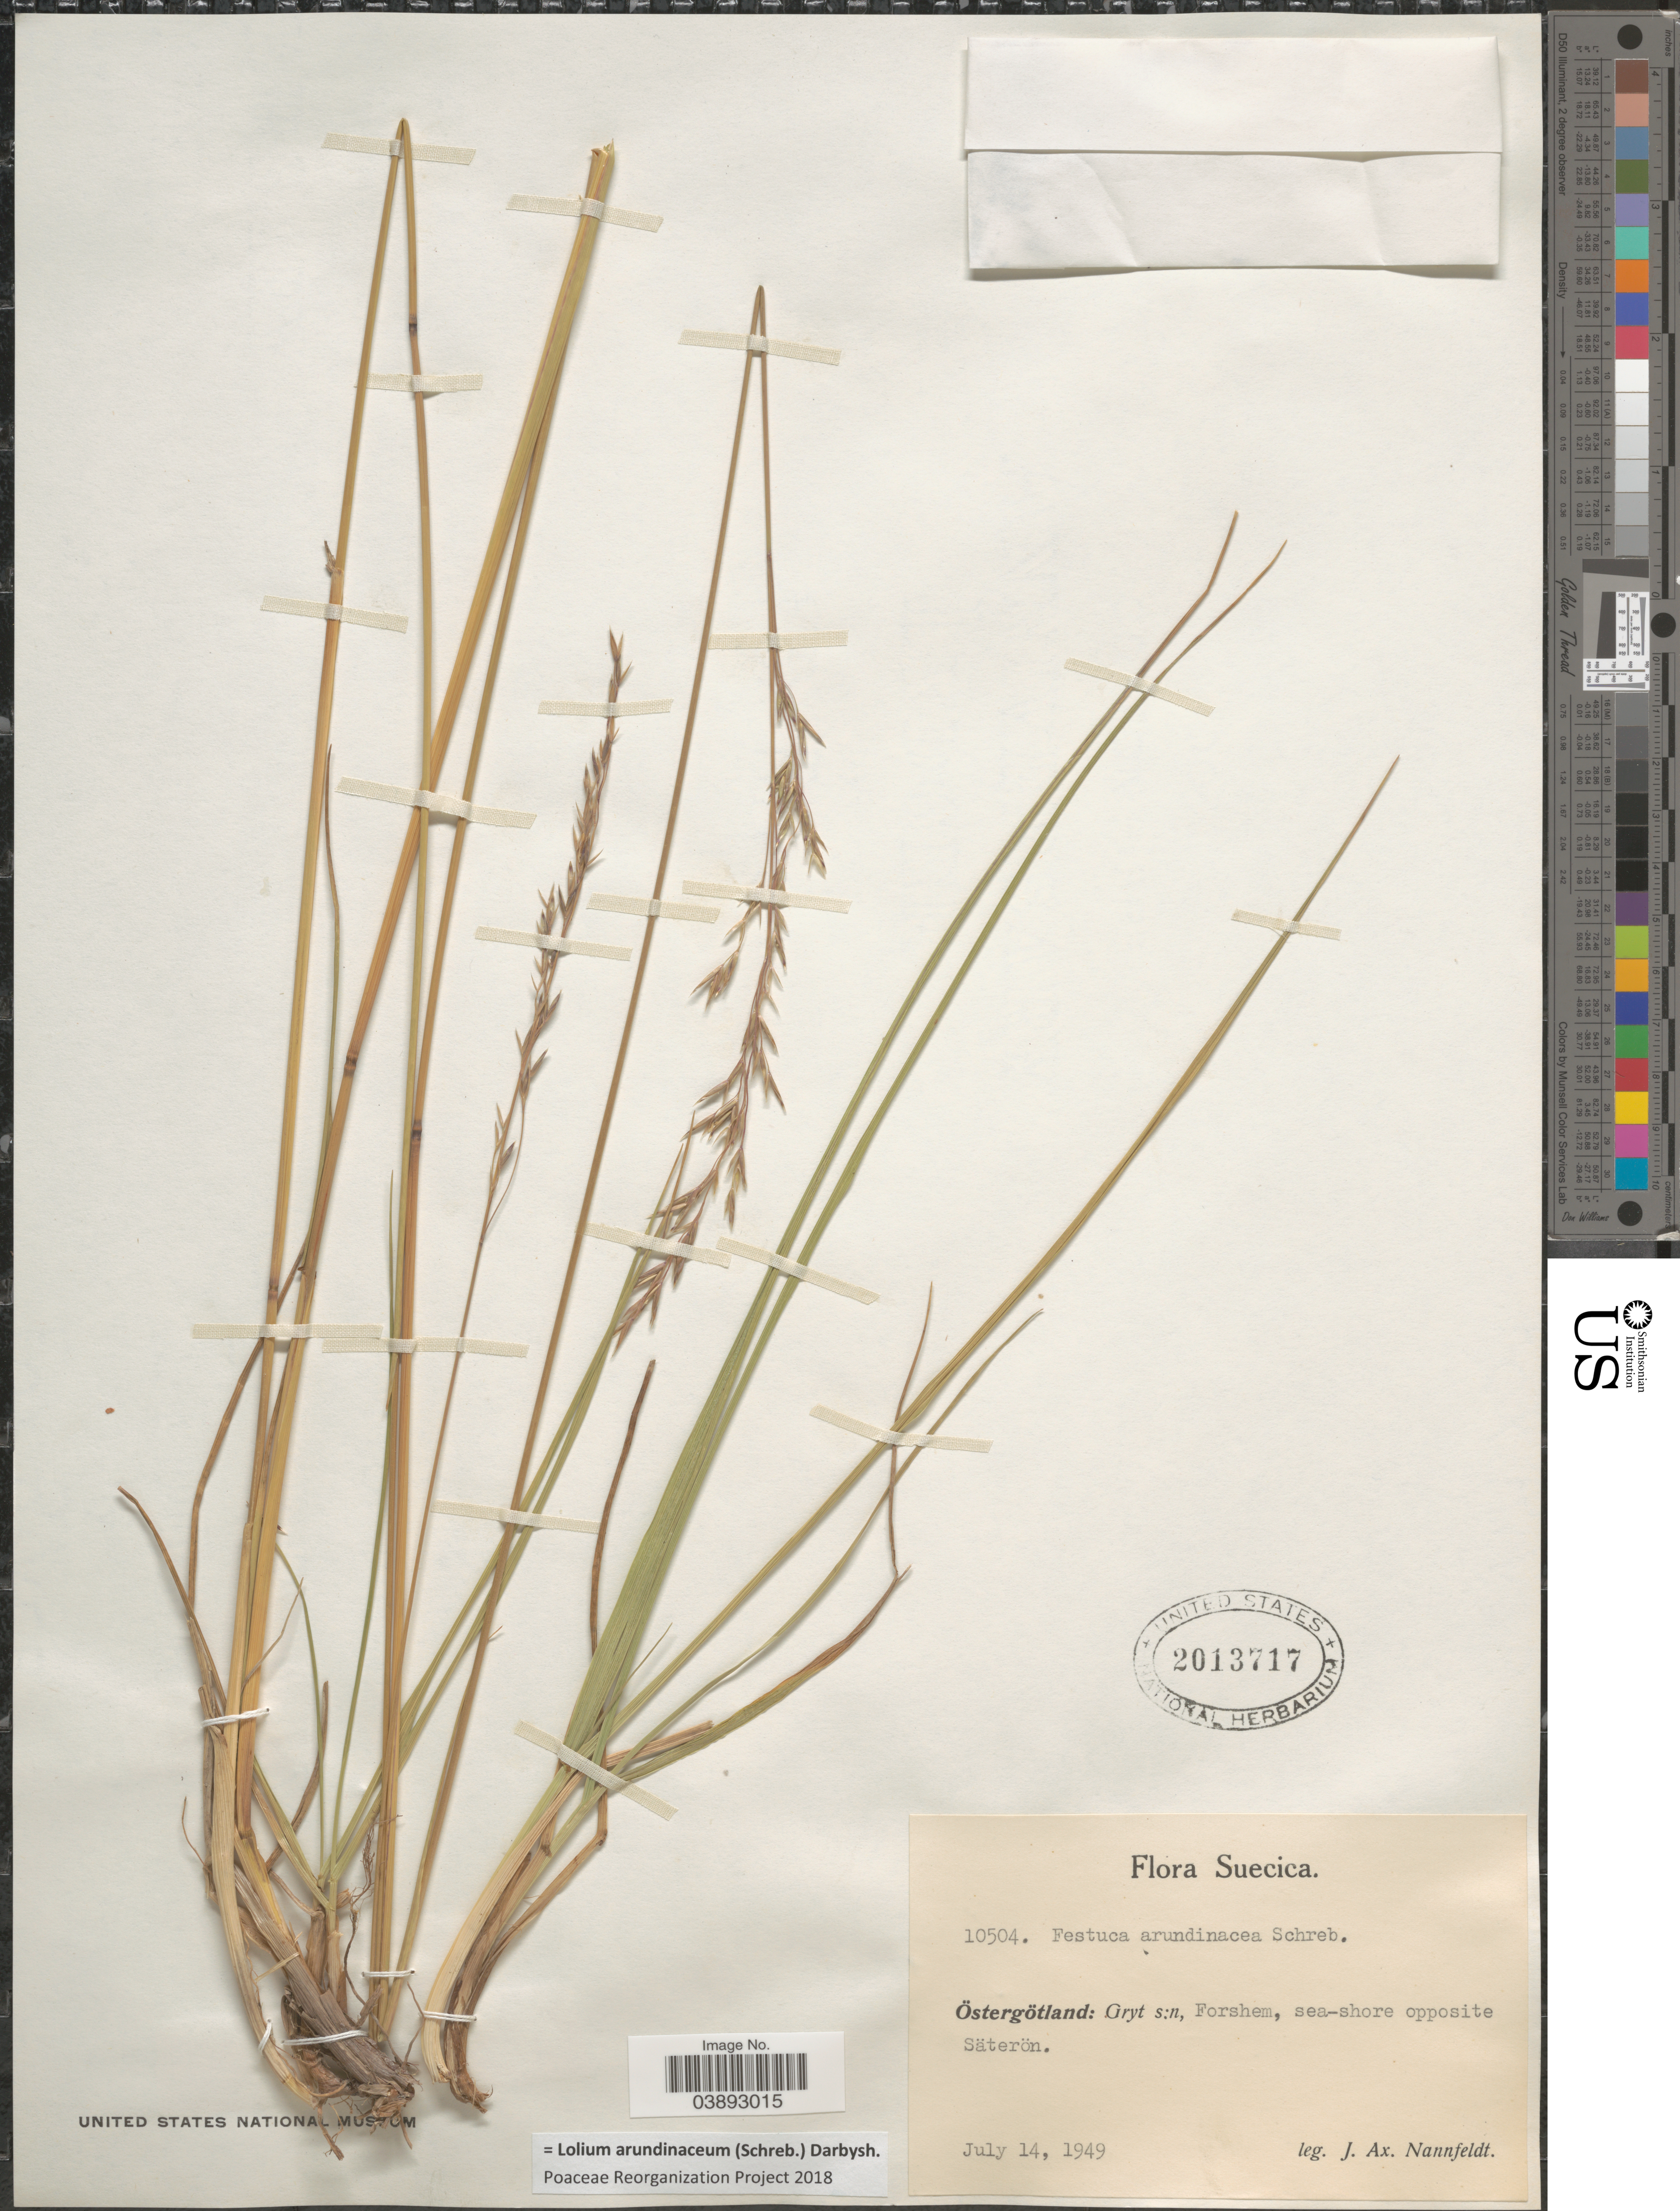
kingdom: Plantae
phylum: Tracheophyta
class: Liliopsida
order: Poales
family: Poaceae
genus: Lolium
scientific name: Lolium arundinaceum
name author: (Schreb.) Darbysh.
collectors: J. Nannfeldt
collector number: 10504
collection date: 1949-07-14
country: Sweden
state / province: Östergötland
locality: Suecica. Östergötland: Gryt s:n, Forshem, sea-shore opposite Säterön.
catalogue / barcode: US 2013717